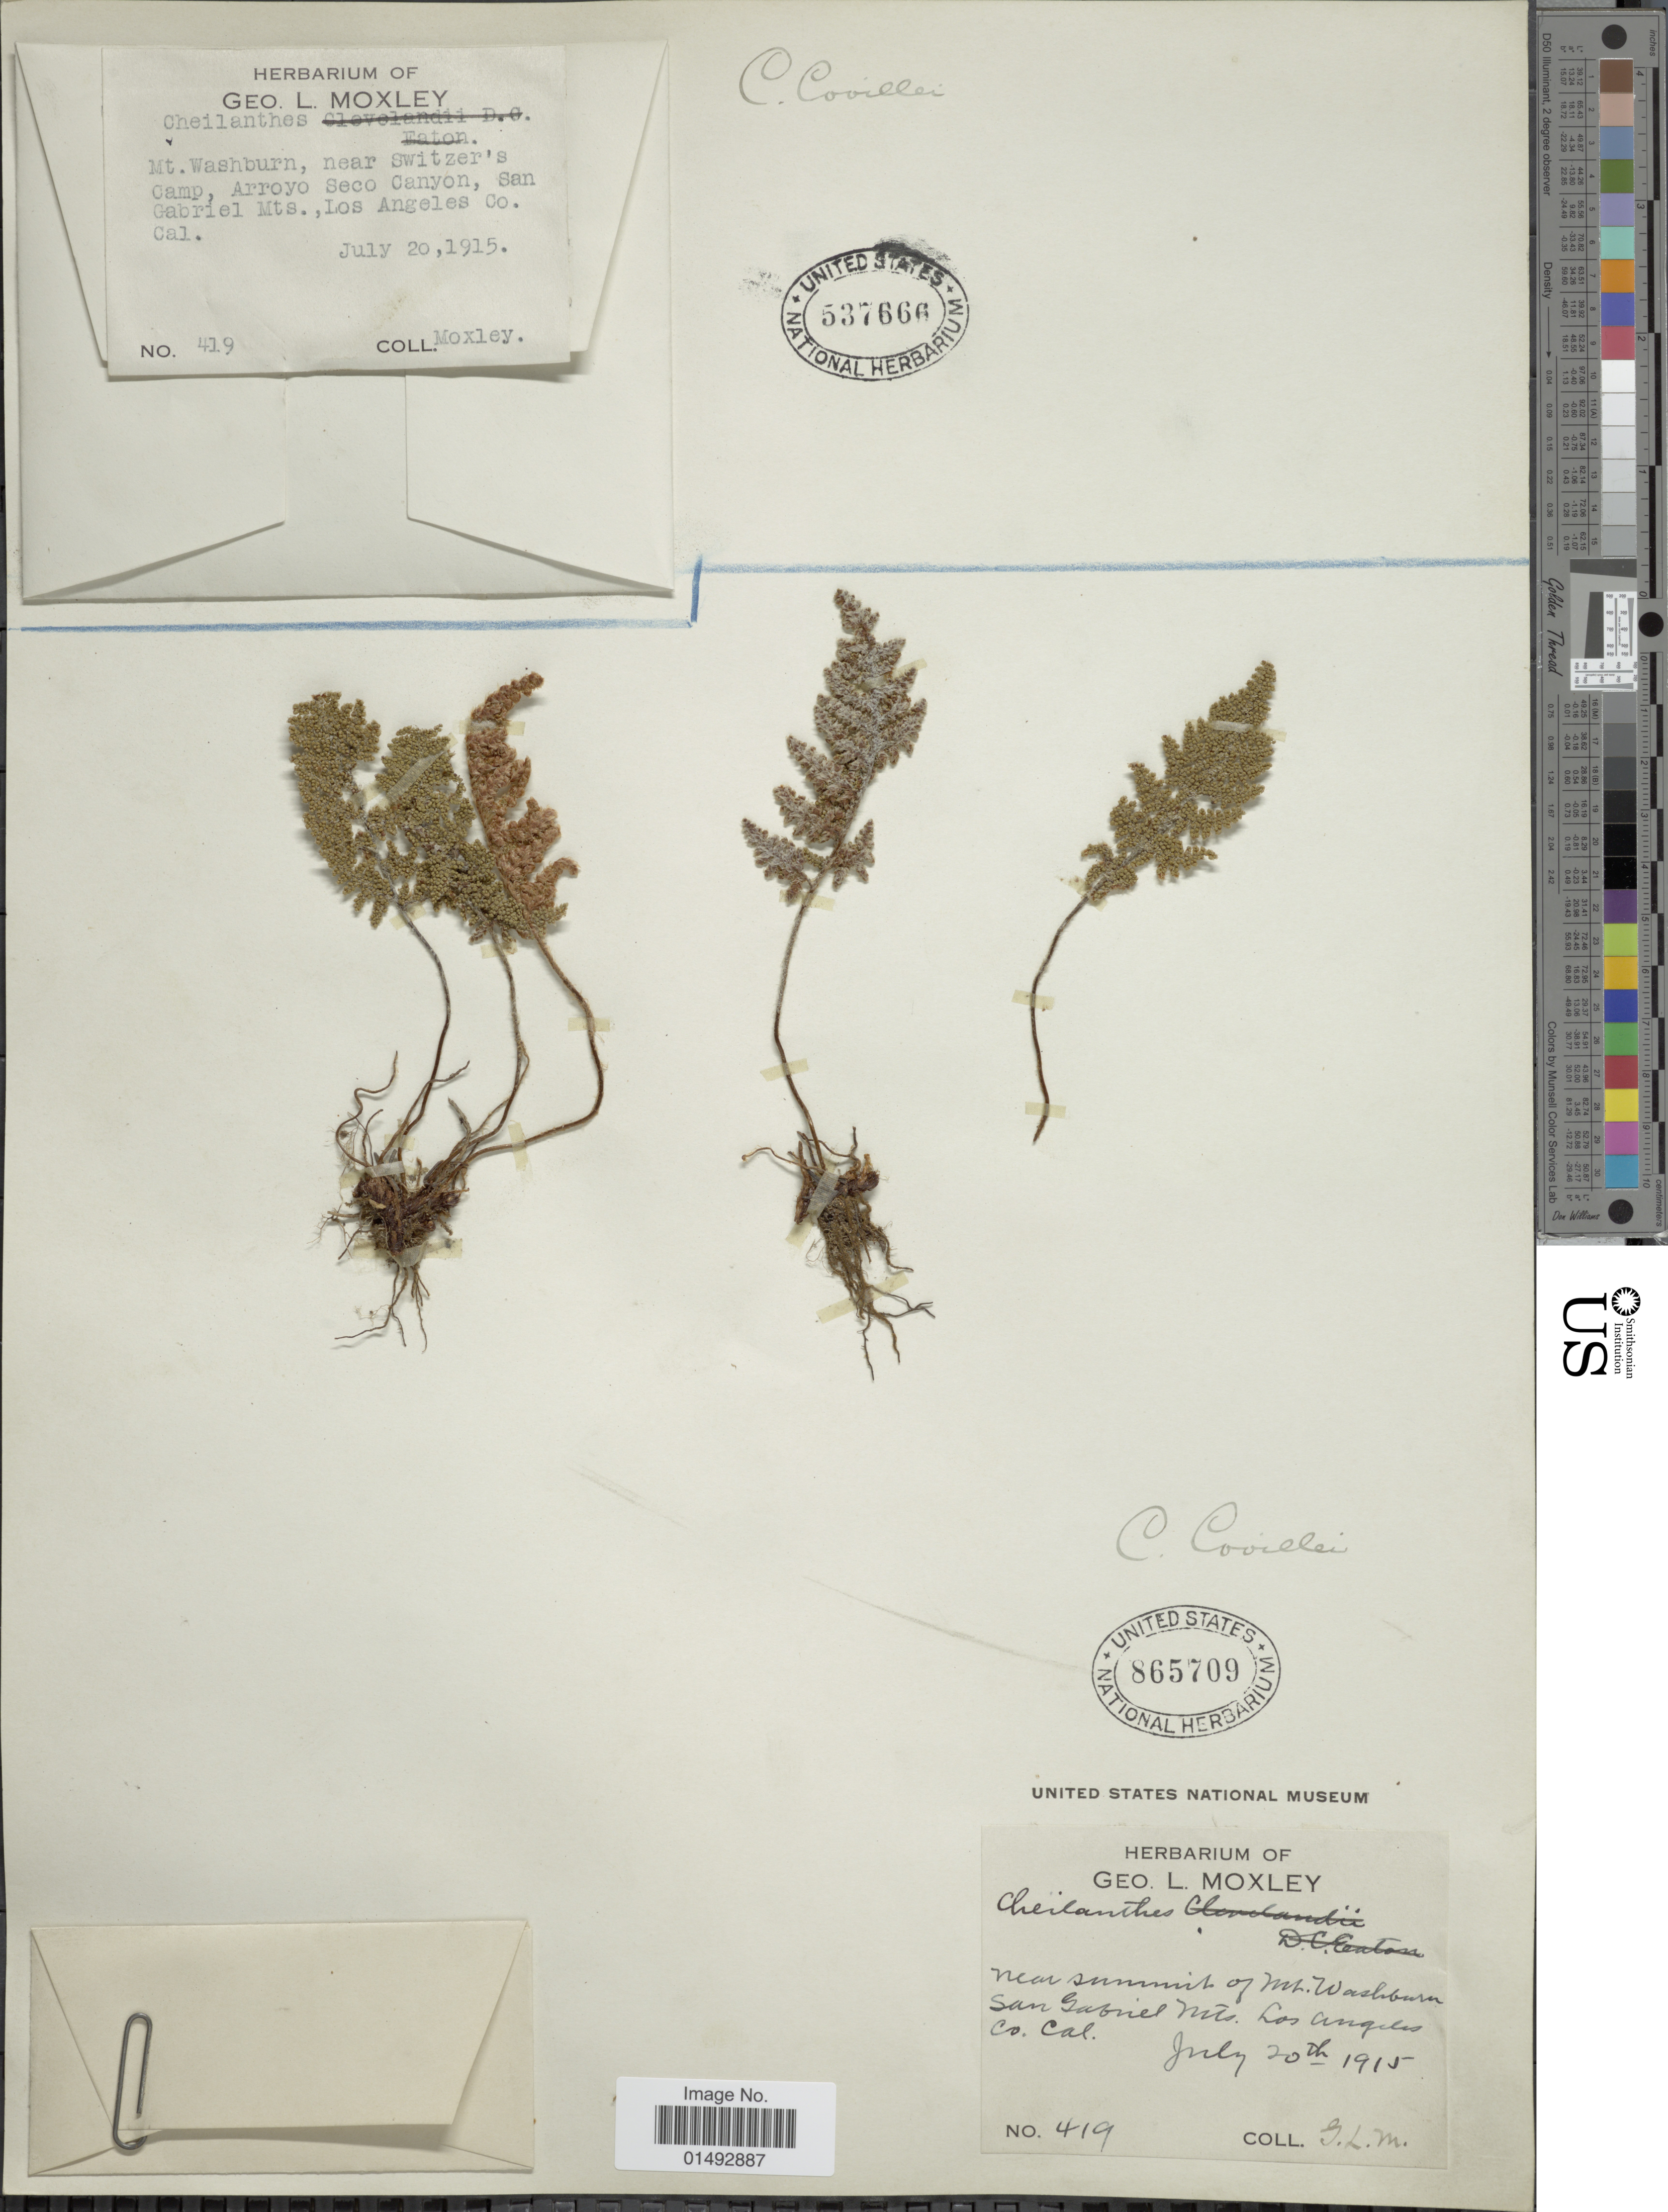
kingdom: Plantae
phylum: Tracheophyta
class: Polypodiopsida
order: Polypodiales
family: Pteridaceae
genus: Myriopteris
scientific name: Myriopteris covillei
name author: (Maxon) Á. Löve & D. Löve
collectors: G. L. Moxley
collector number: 419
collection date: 1915-07-20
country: United States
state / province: California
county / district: Los Angeles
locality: Near summit of Mt Washburn San gabriel Mts, Los ANgeles Co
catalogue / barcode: US 865709